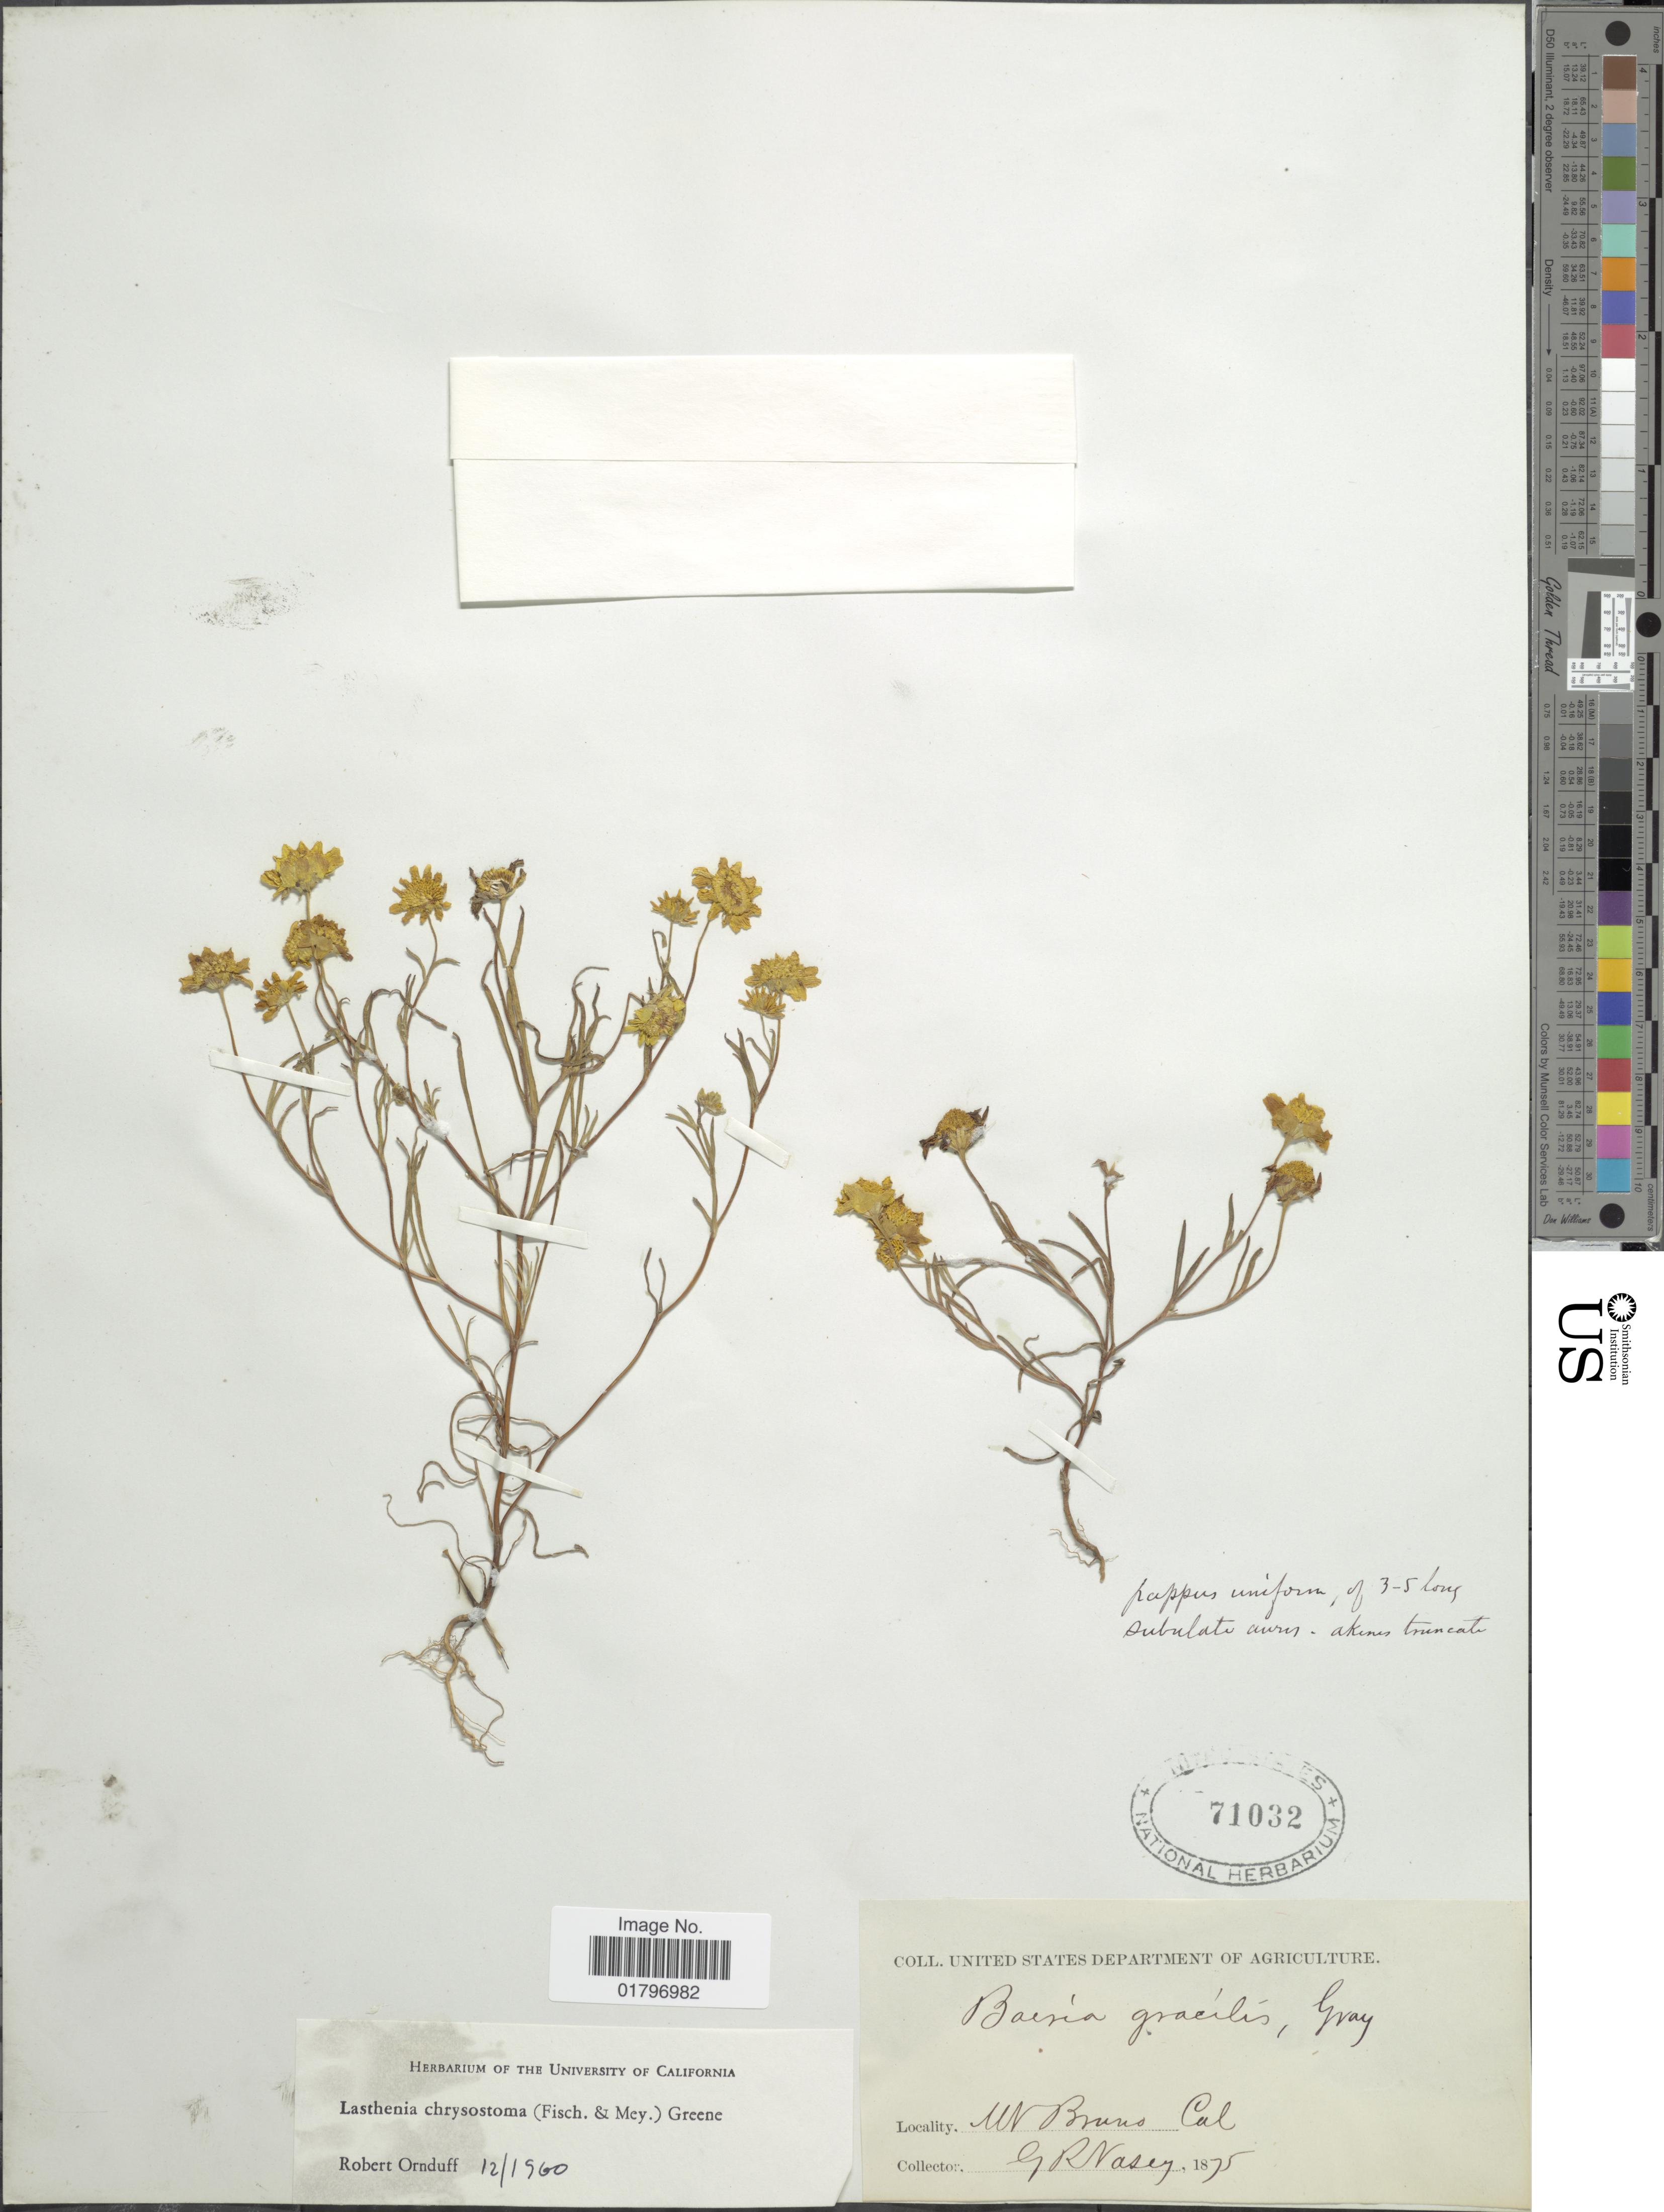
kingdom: Plantae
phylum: Tracheophyta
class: Magnoliopsida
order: Asterales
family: Asteraceae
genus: Lasthenia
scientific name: Lasthenia chrysostoma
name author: (Fisch. & C.A. Mey.) Greene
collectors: G. R. Vasey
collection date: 1875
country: United States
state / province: California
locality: Mt Bruno, Cal.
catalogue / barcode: US 71032